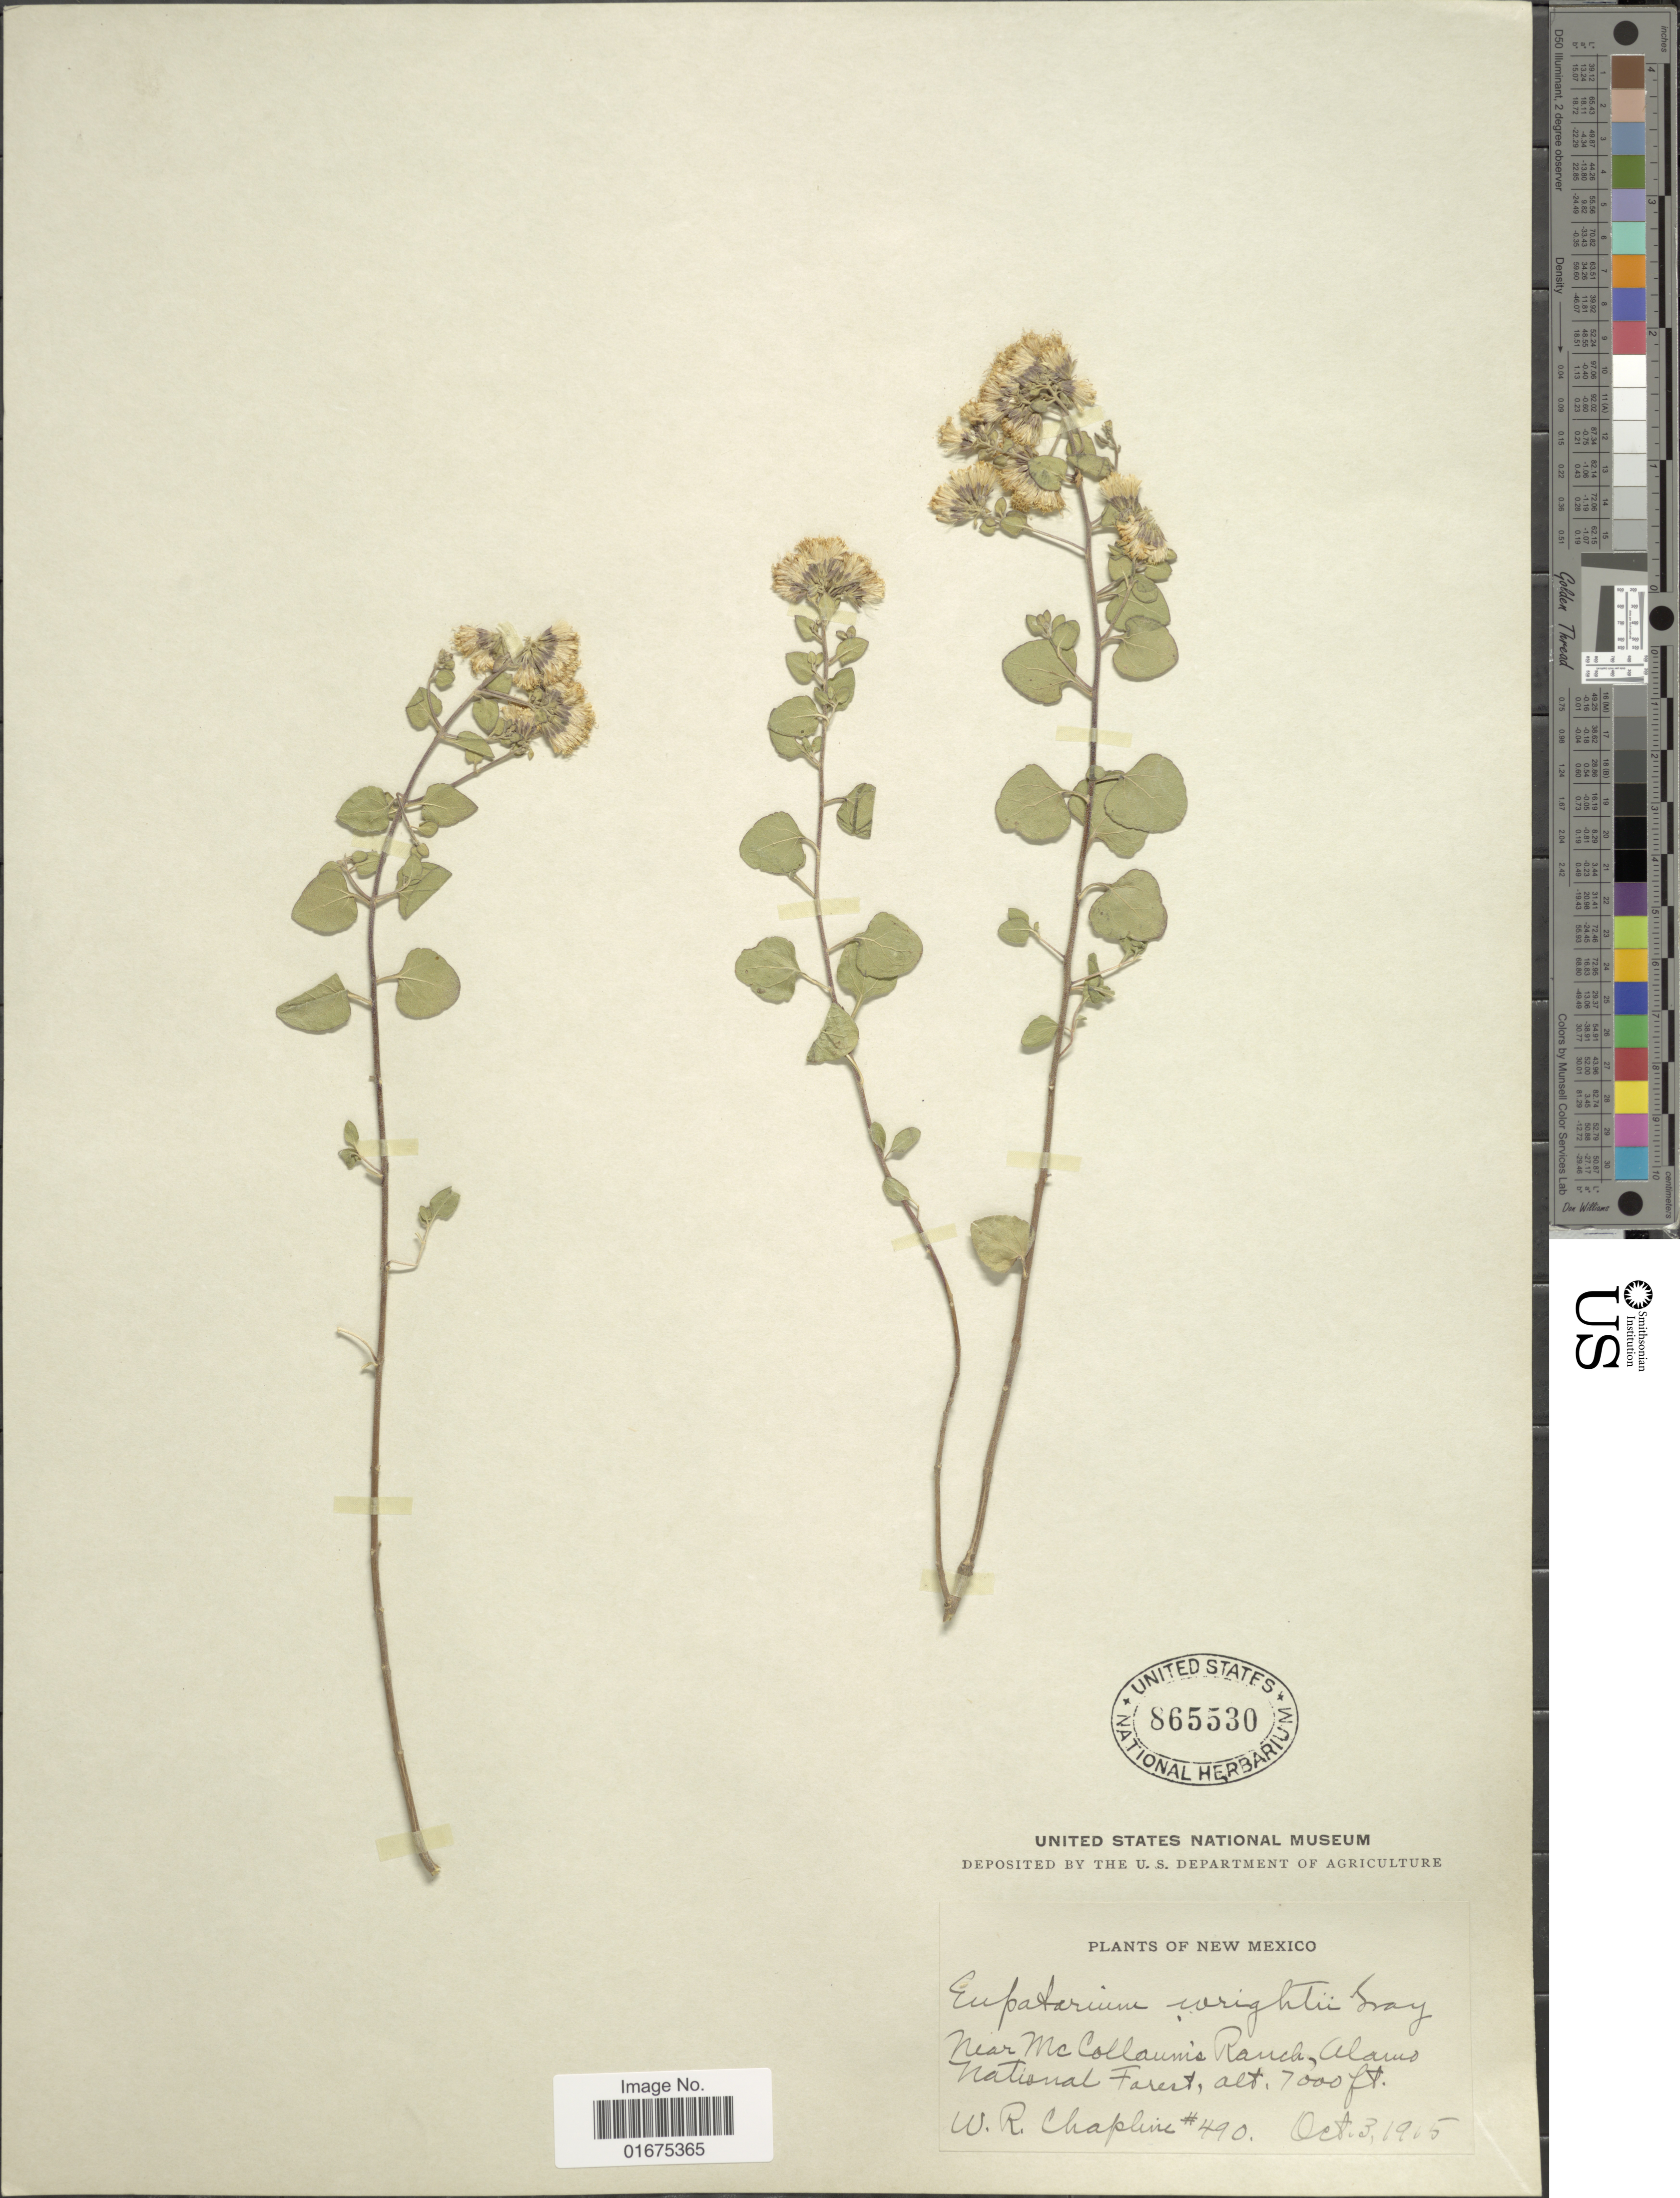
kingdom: Plantae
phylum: Tracheophyta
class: Magnoliopsida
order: Asterales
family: Asteraceae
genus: Ageratina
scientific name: Ageratina wrightii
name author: (A. Gray) R.M. King & H. Rob.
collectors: W. Chapline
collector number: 490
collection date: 1915-10-03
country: United States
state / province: New Mexico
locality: Near McCollaums Ranch, Alamo National Forest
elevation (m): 2134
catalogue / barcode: US 865530